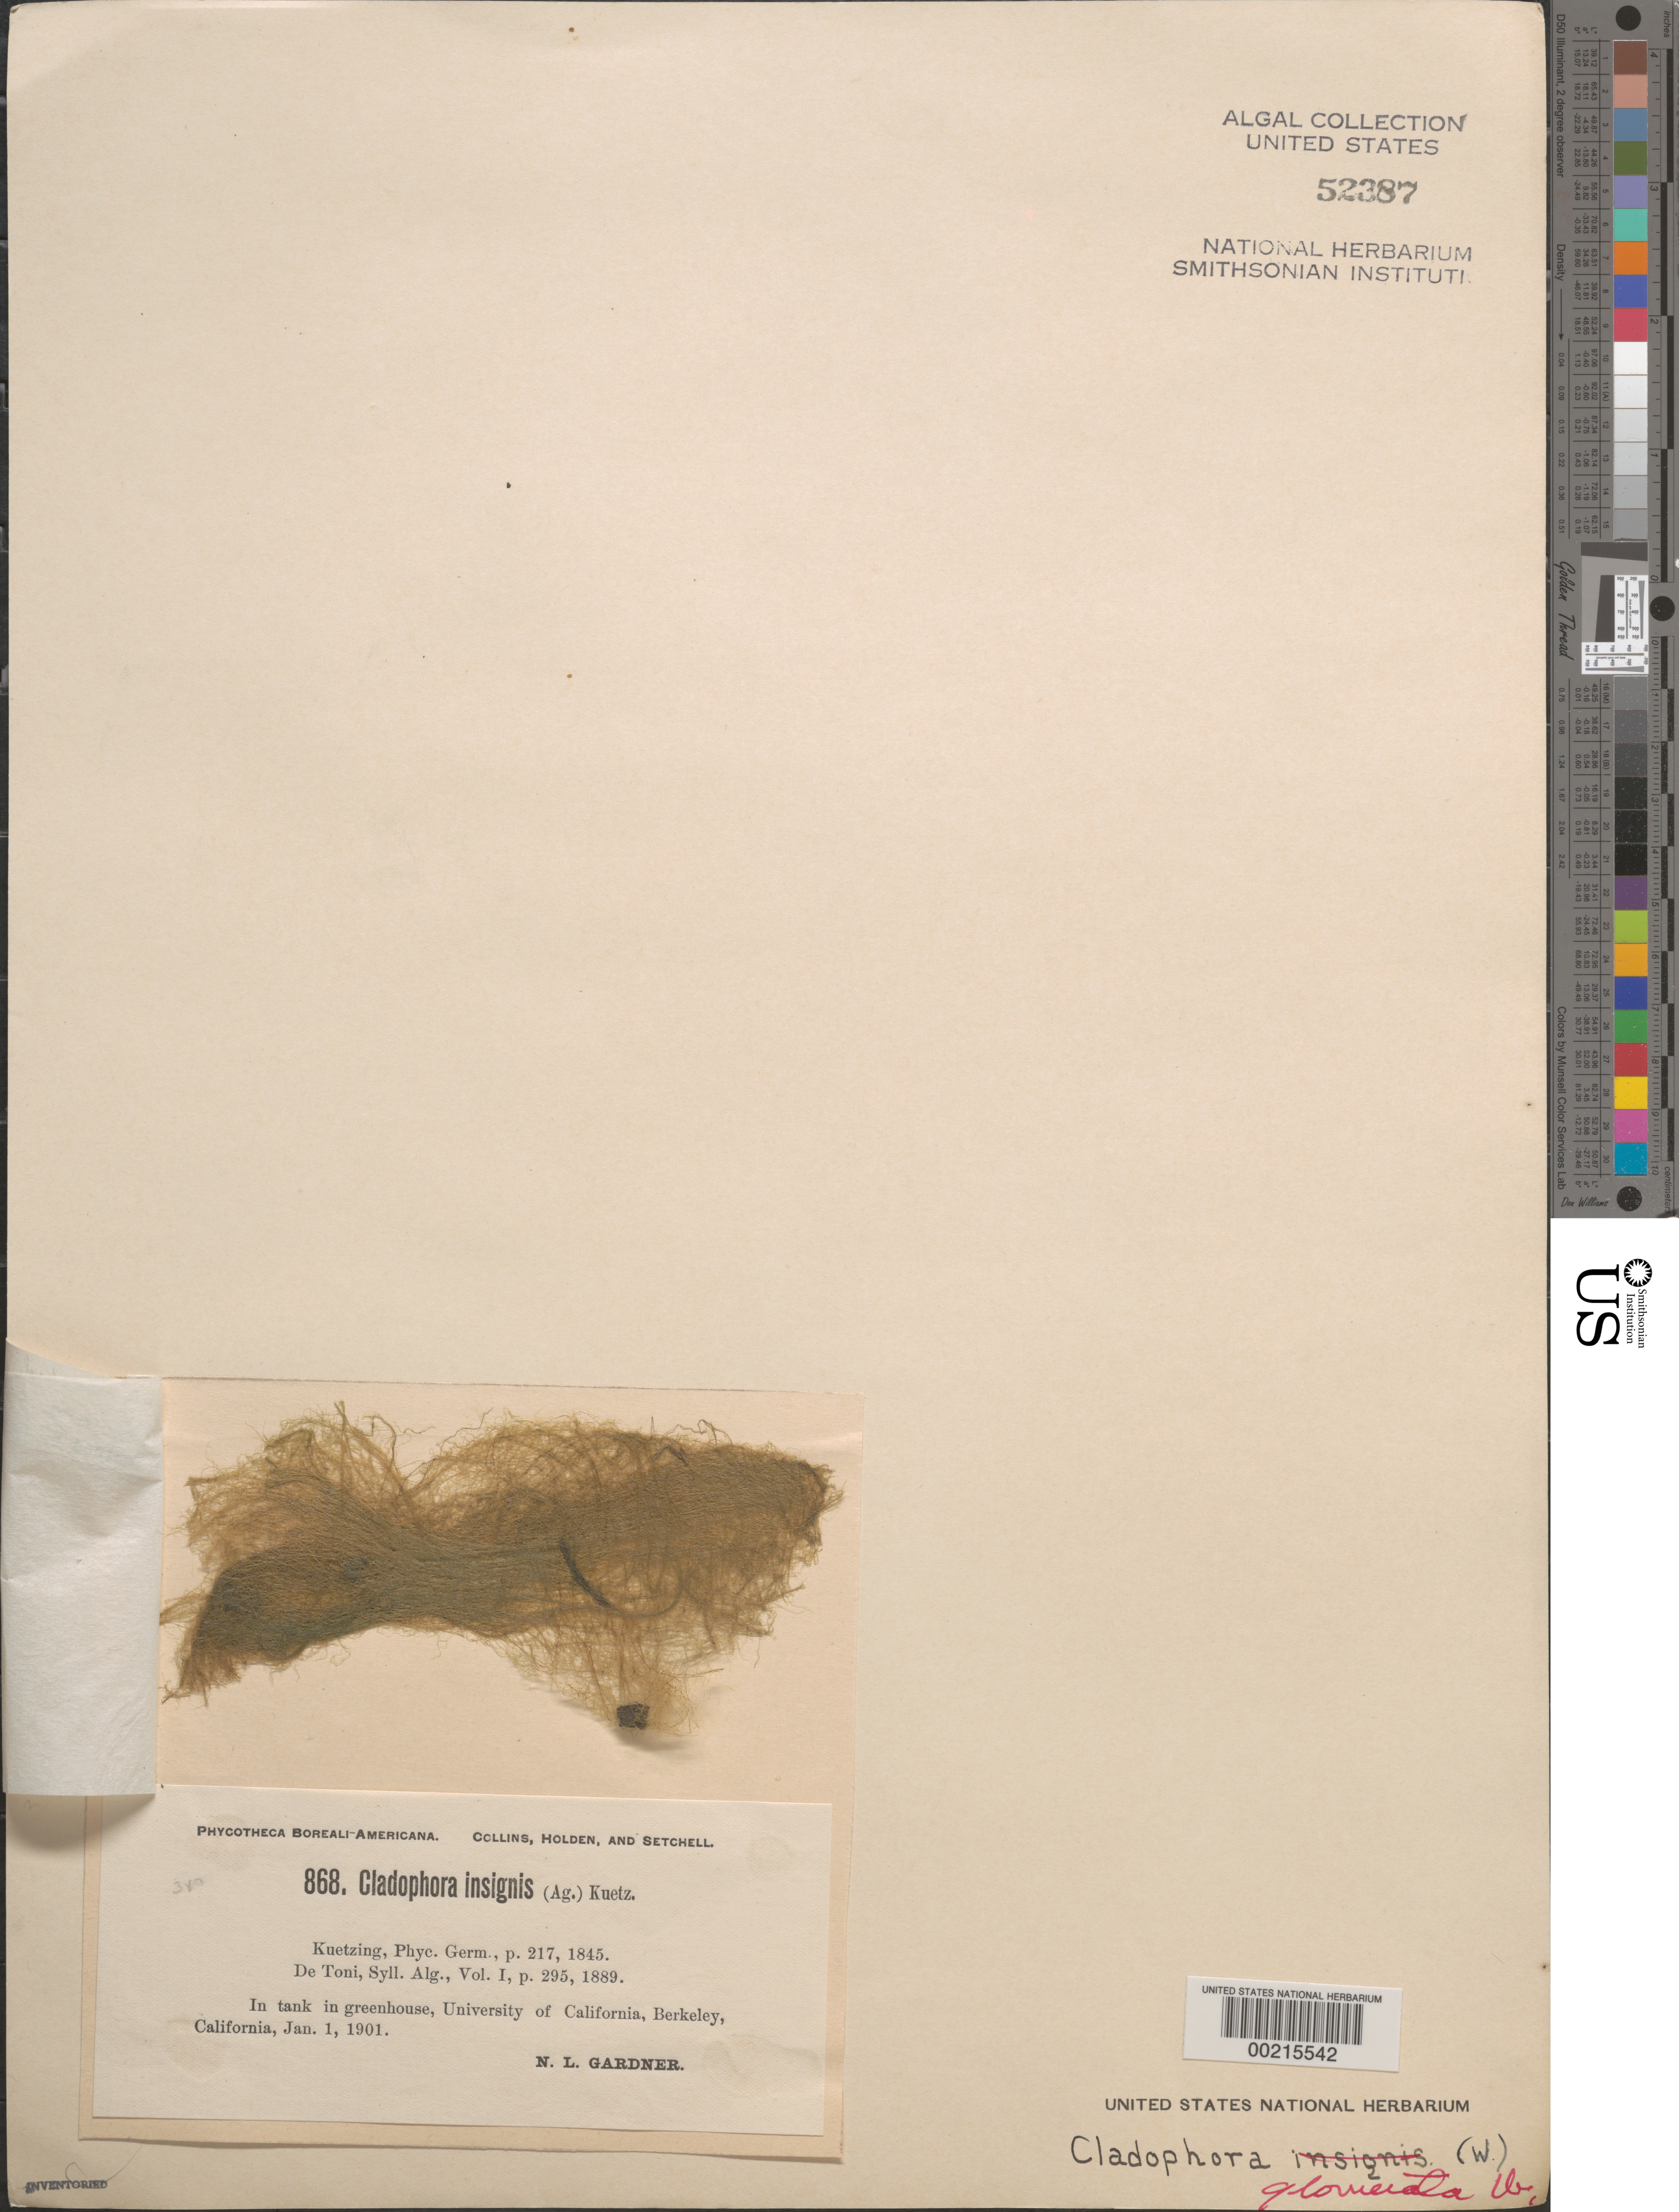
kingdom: Plantae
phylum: Chlorophyta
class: Ulvophyceae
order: Cladophorales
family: Cladophoraceae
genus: Cladophora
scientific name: Cladophora glomerata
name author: (L.) Kütz.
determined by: Phinney, H. K.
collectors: N. Gardner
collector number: PB-A 868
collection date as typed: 01 Jan 1901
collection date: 1901-01-01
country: United States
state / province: California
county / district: Alameda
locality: Berkeley, University of California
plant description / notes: Collins, Holden & Setchell, Phycotheca Boreali-Americana, as Cladophora insignis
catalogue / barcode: US 52387